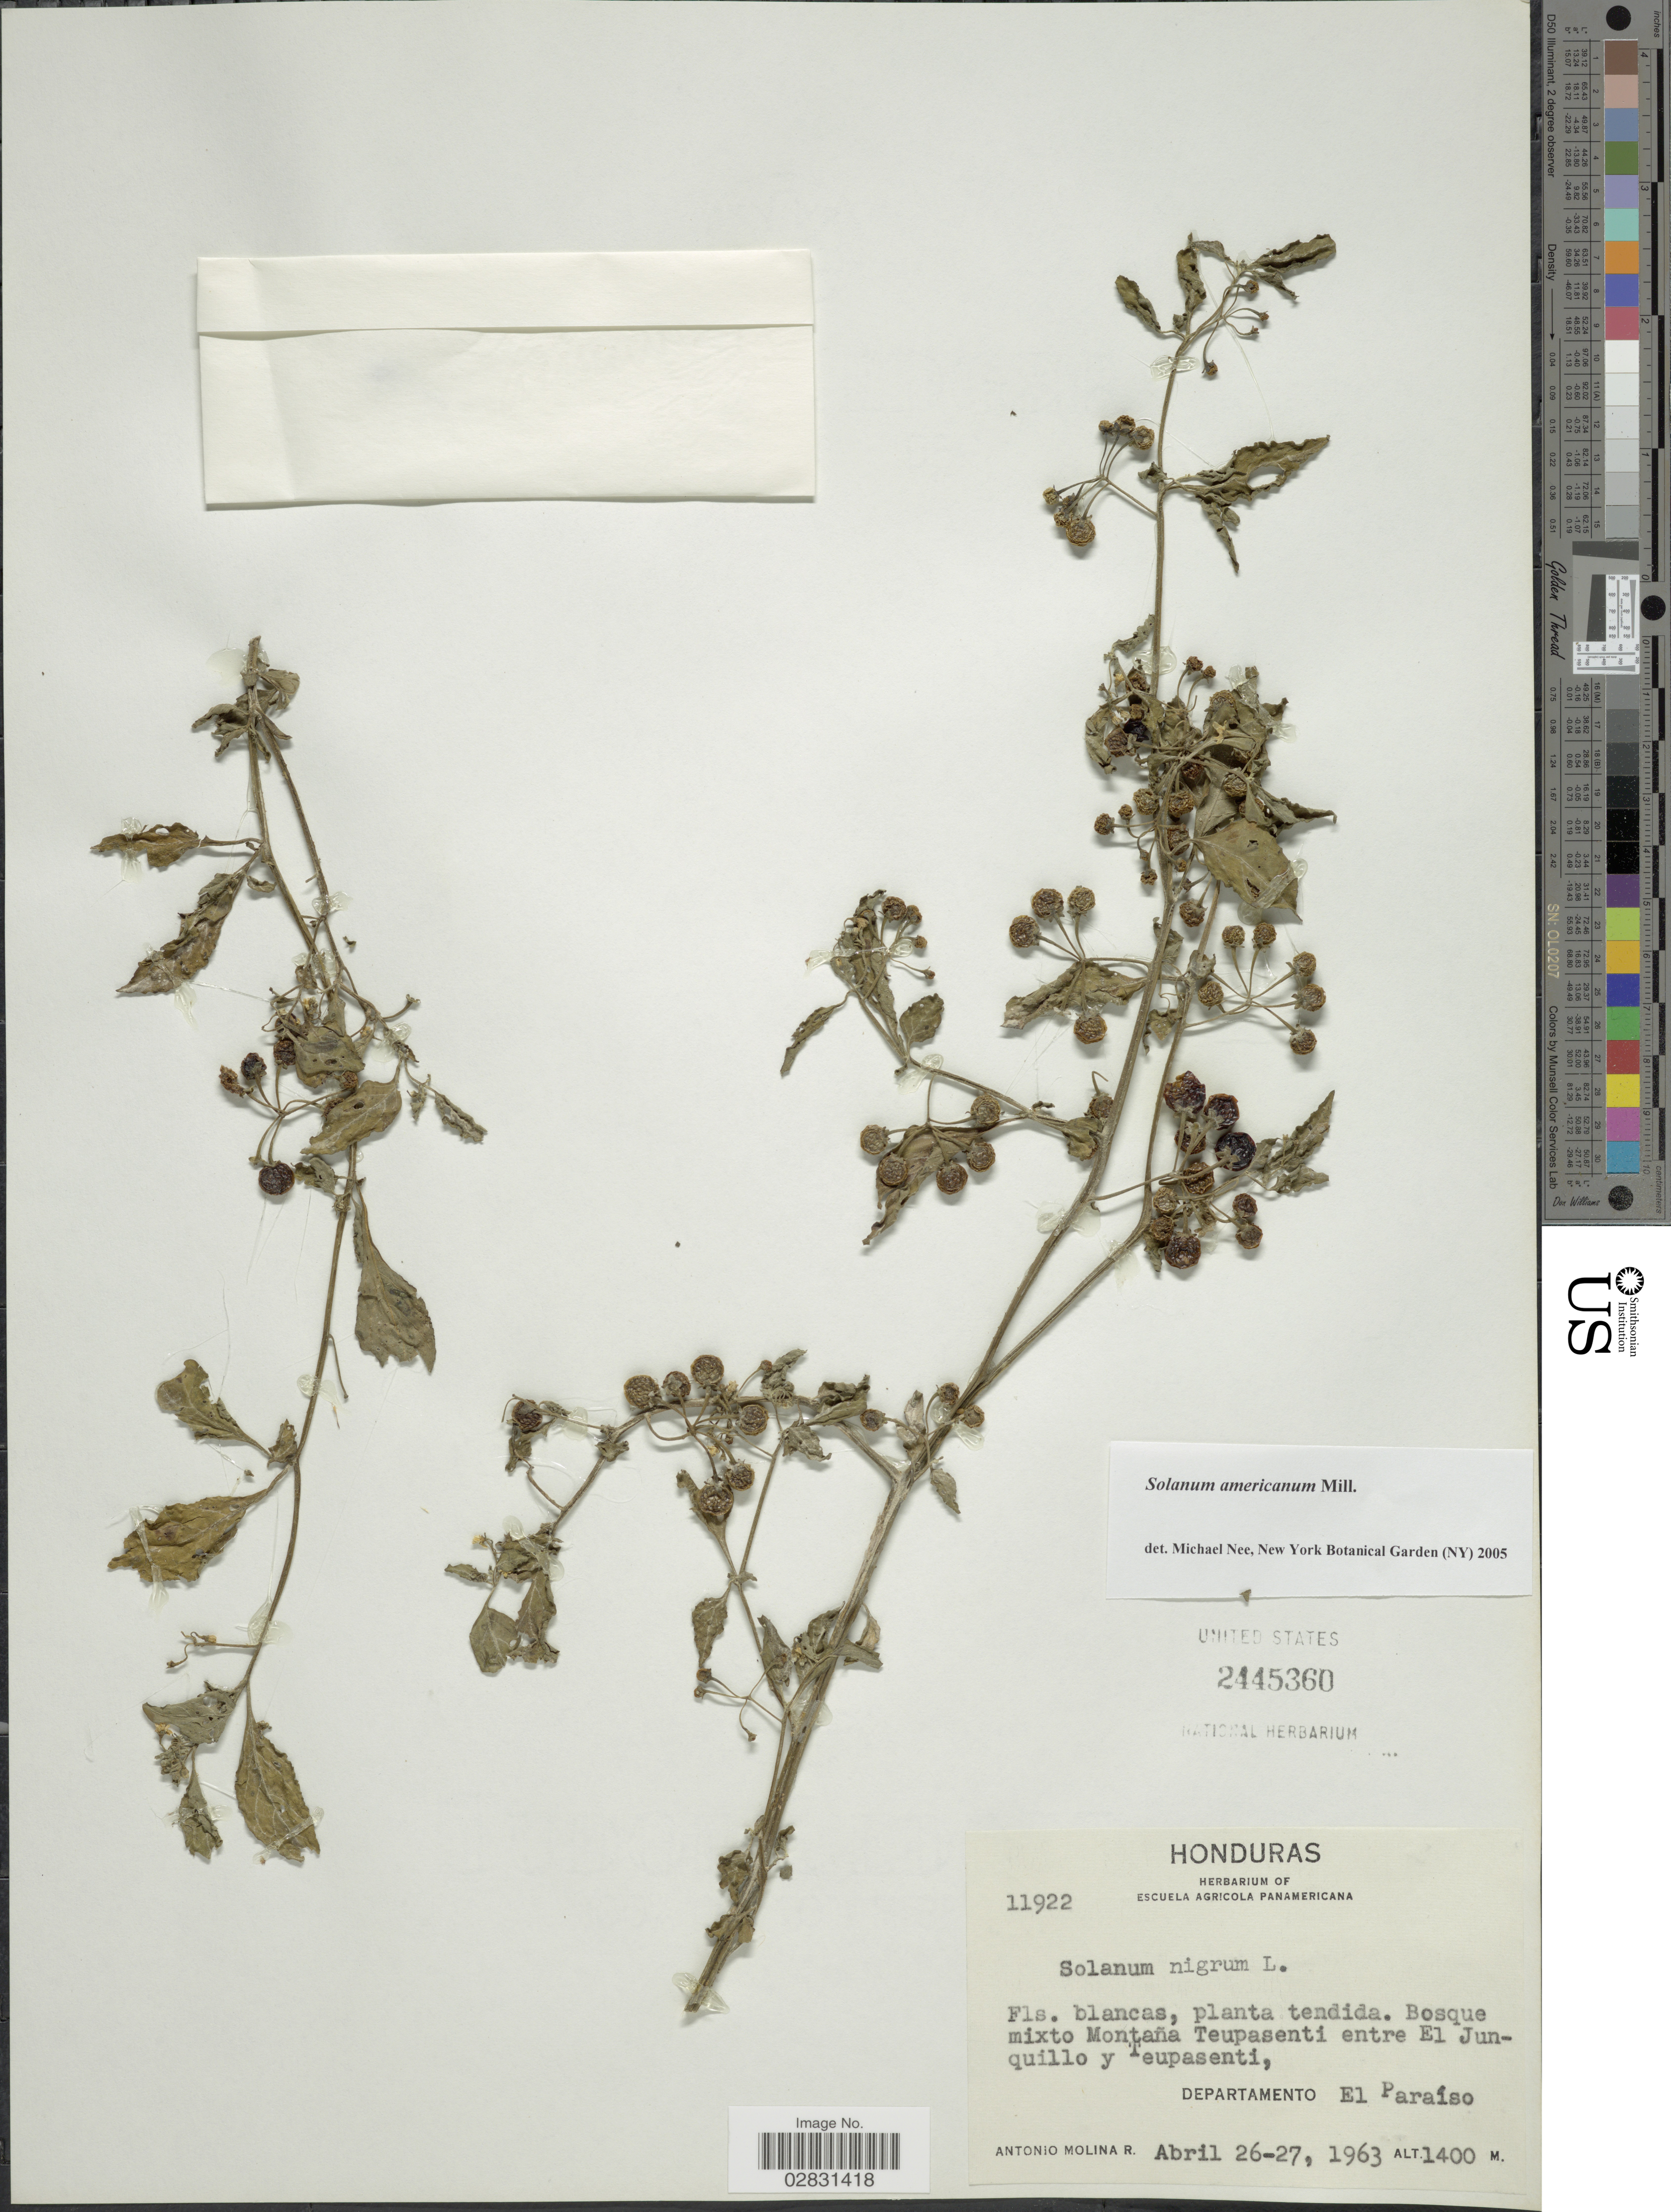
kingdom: Plantae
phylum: Tracheophyta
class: Magnoliopsida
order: Solanales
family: Solanaceae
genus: Solanum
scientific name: Solanum americanum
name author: Mill.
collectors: A. Molina R.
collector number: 11922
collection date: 1963-04-26/1963-04-27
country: Honduras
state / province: El Paraíso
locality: Bosque mixto Montaña Teupasenti entre El Junquillo y Teupasenti, Departamento El Paraíso.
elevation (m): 1400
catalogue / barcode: US 2445360